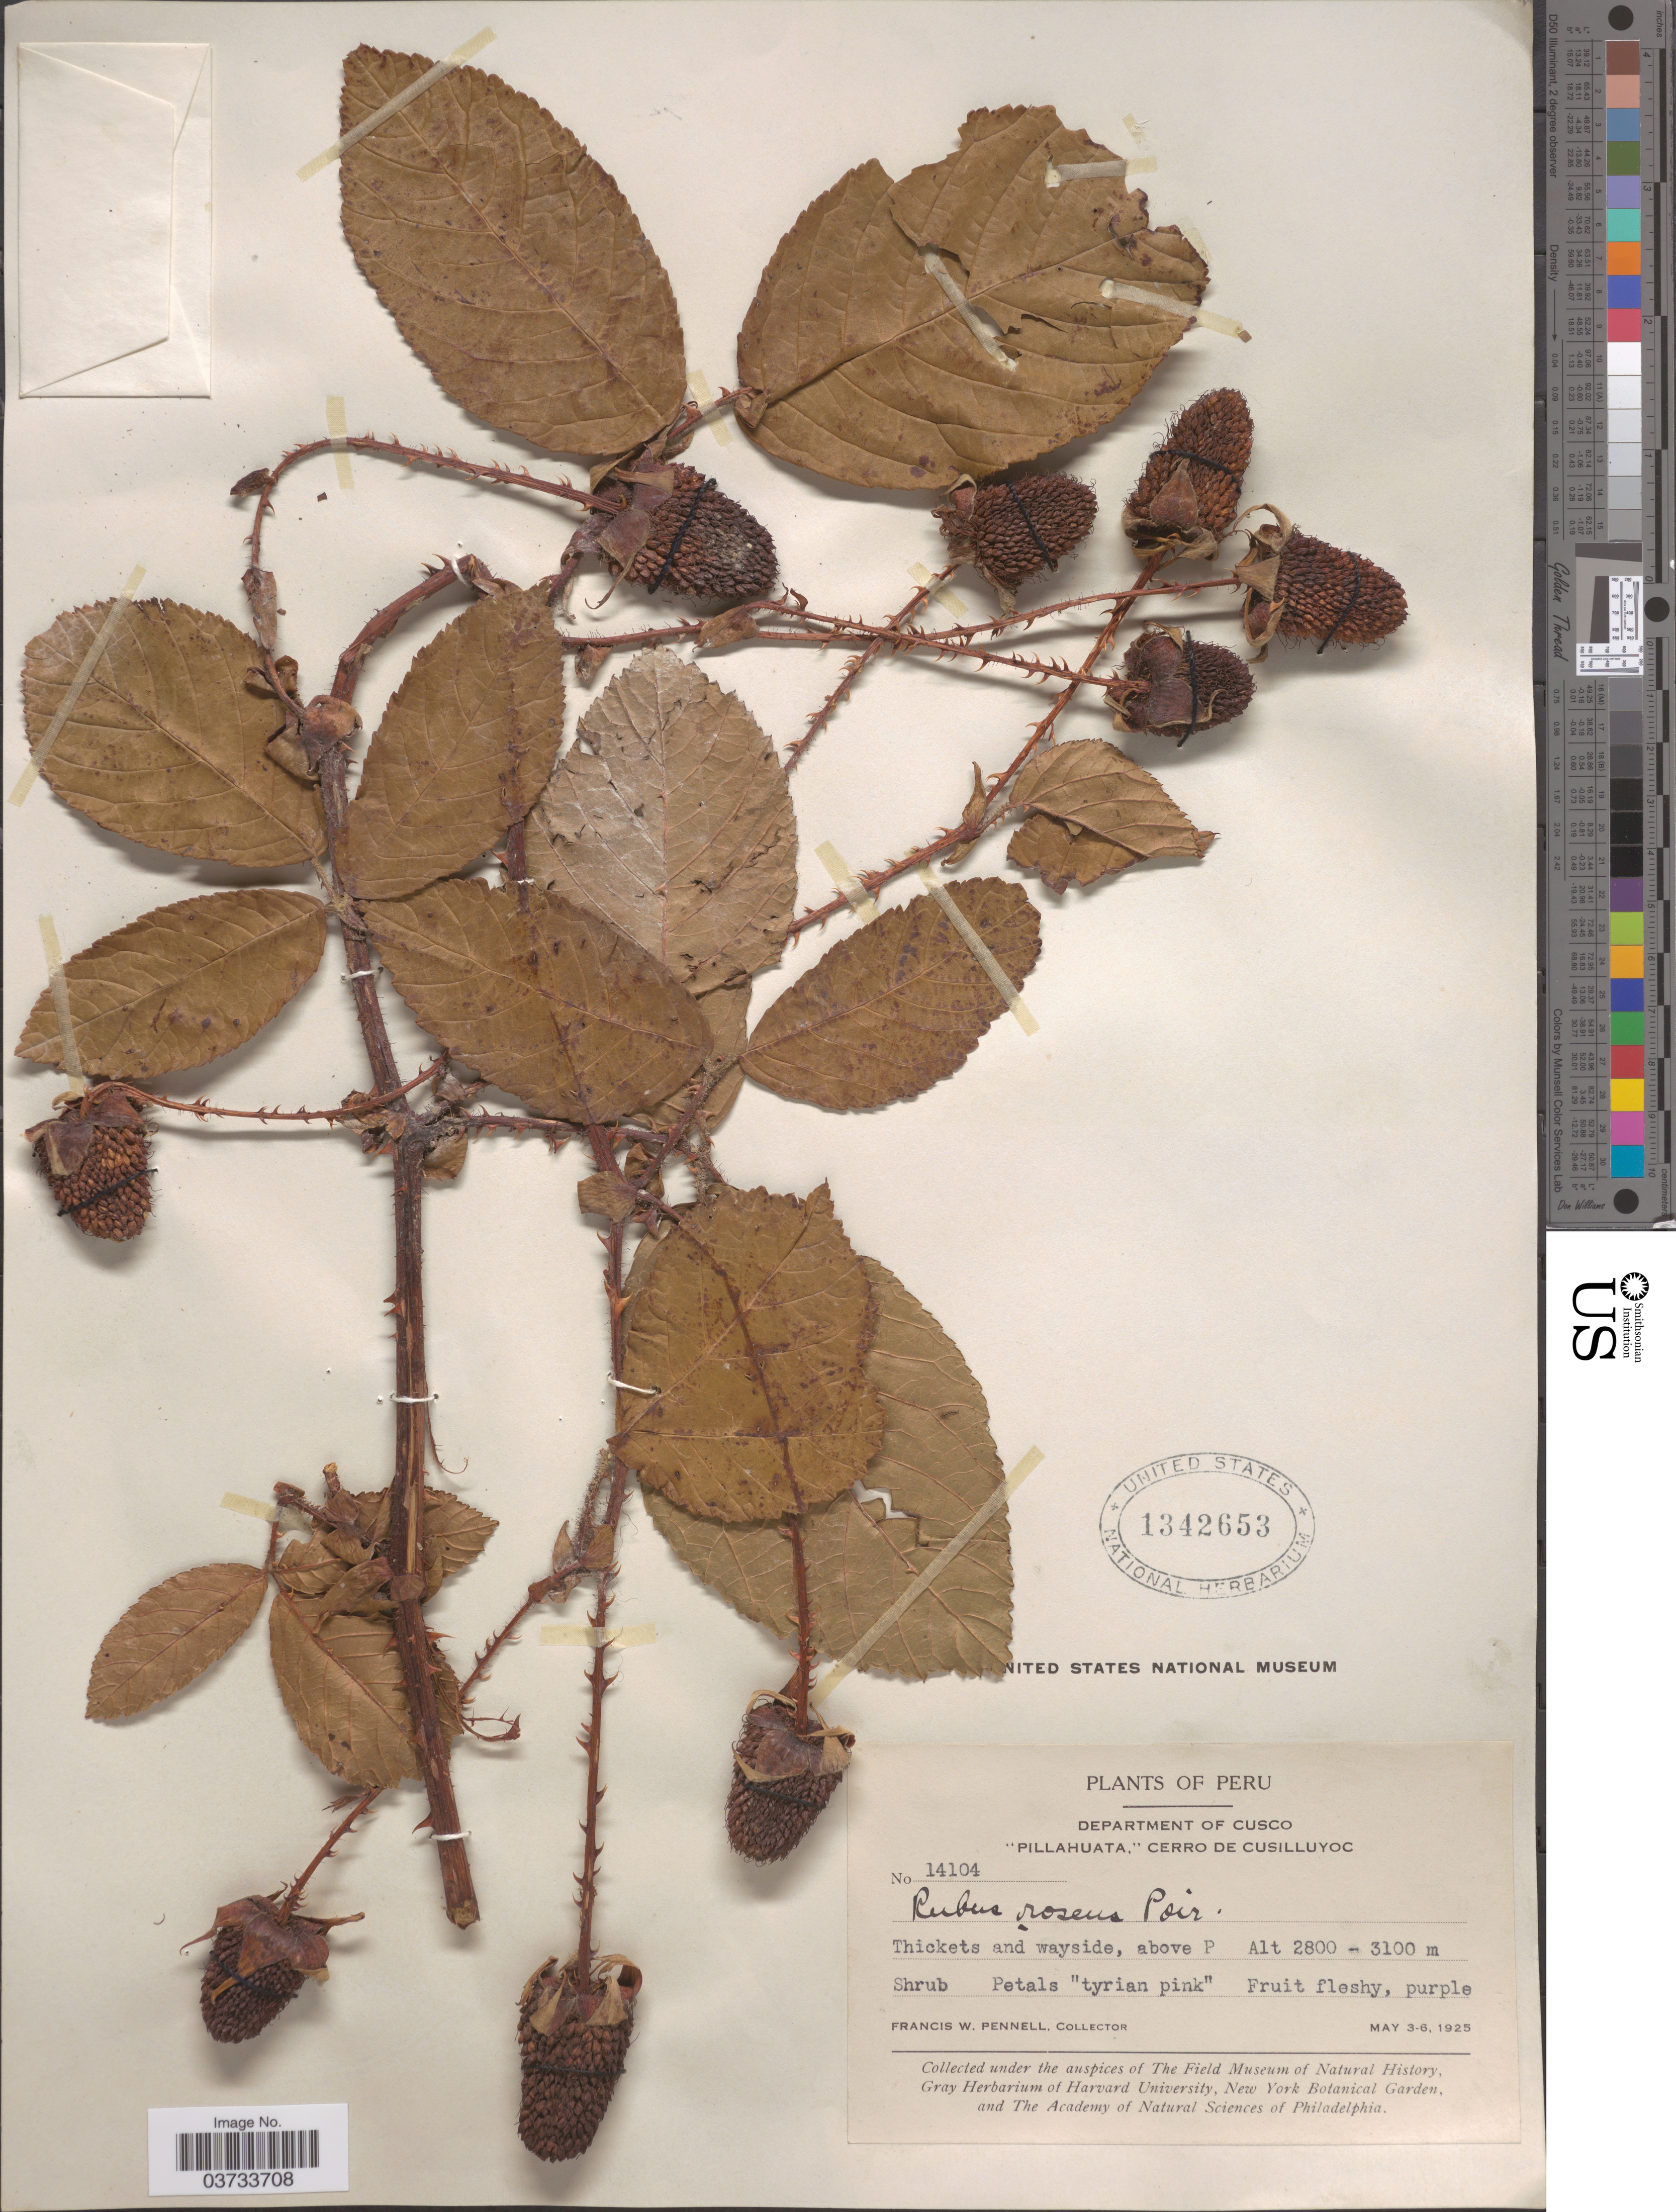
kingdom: Plantae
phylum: Tracheophyta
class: Magnoliopsida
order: Rosales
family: Rosaceae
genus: Rubus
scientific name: Rubus roseus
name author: Poir.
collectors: F. W. Pennell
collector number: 14104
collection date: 1925-05-03/1925-05-06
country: Peru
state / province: Cusco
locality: Department of Cusco. 'Pillahuata,' Cerro de Cusilluyoc. Thickets and wayside, above P.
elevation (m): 2800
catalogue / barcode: US 1342653